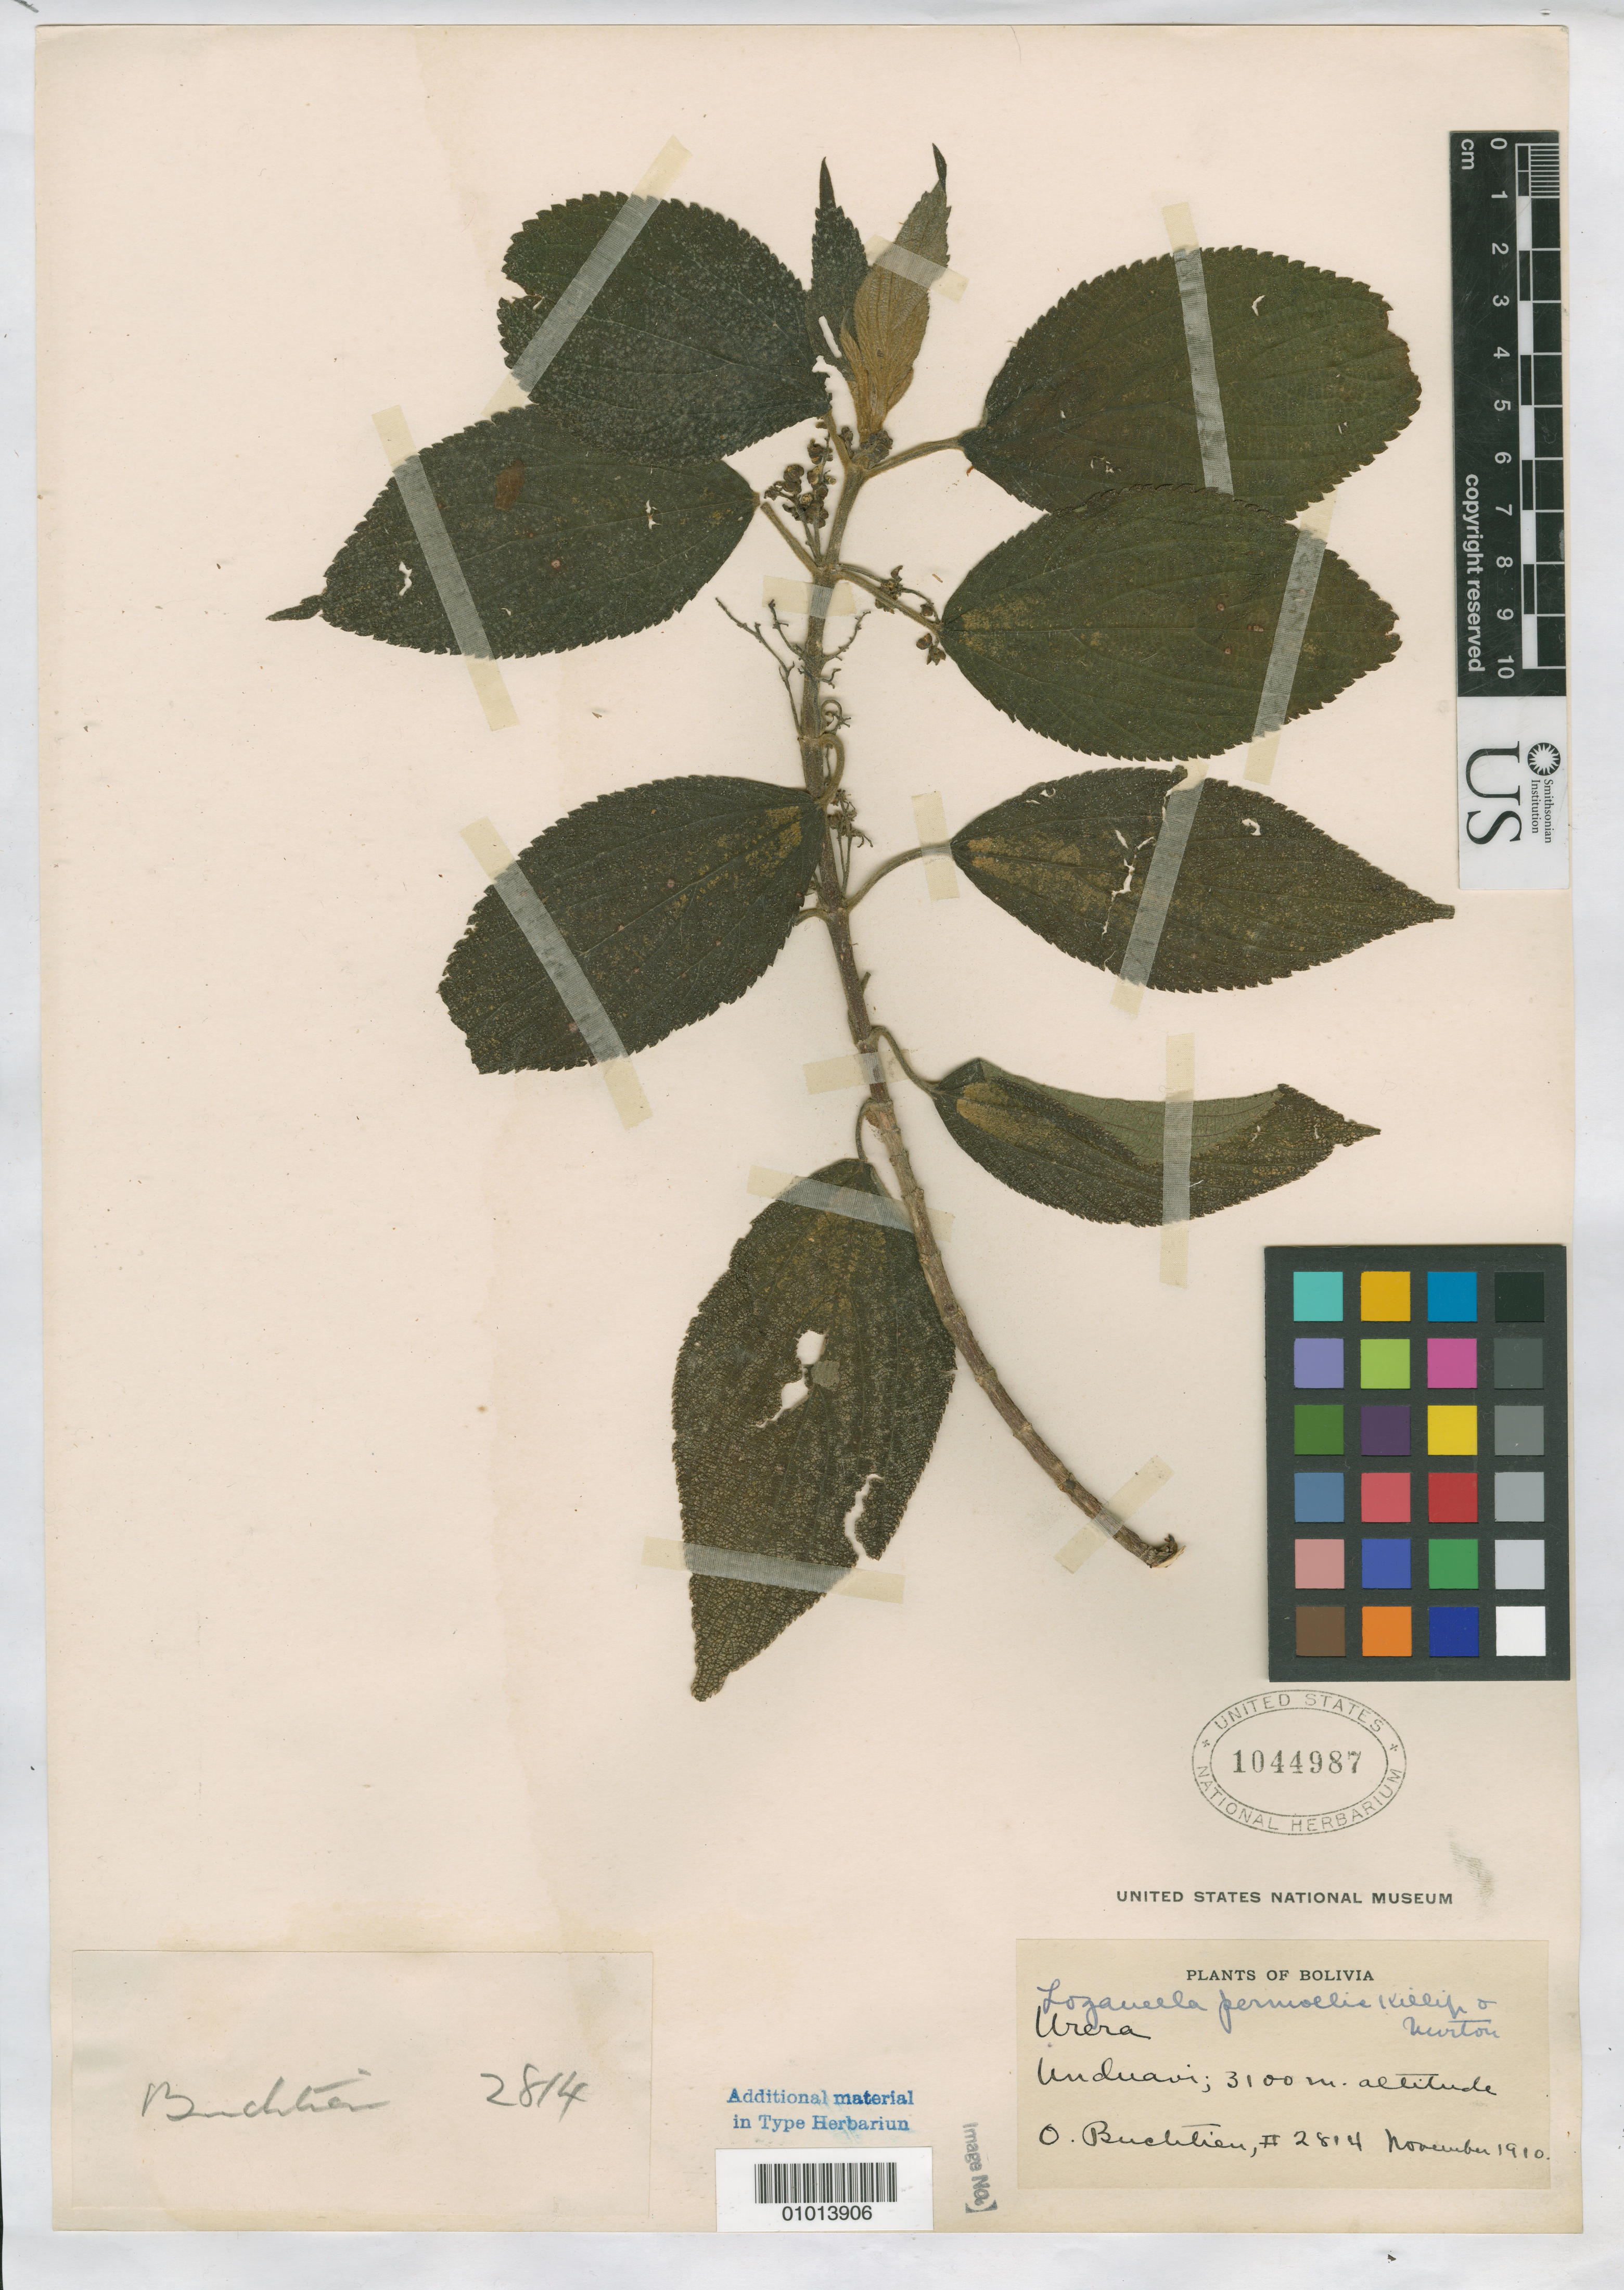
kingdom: Plantae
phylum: Tracheophyta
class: Magnoliopsida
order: Rosales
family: Cannabaceae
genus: Lozanella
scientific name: Lozanella permollis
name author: Killip & C.V. Morton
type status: Isotype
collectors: O. Buchtien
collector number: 2814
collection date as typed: Nov 1910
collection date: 1910-11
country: Bolivia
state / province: La Paz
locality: Unduavi.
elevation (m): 3100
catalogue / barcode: US 1044987